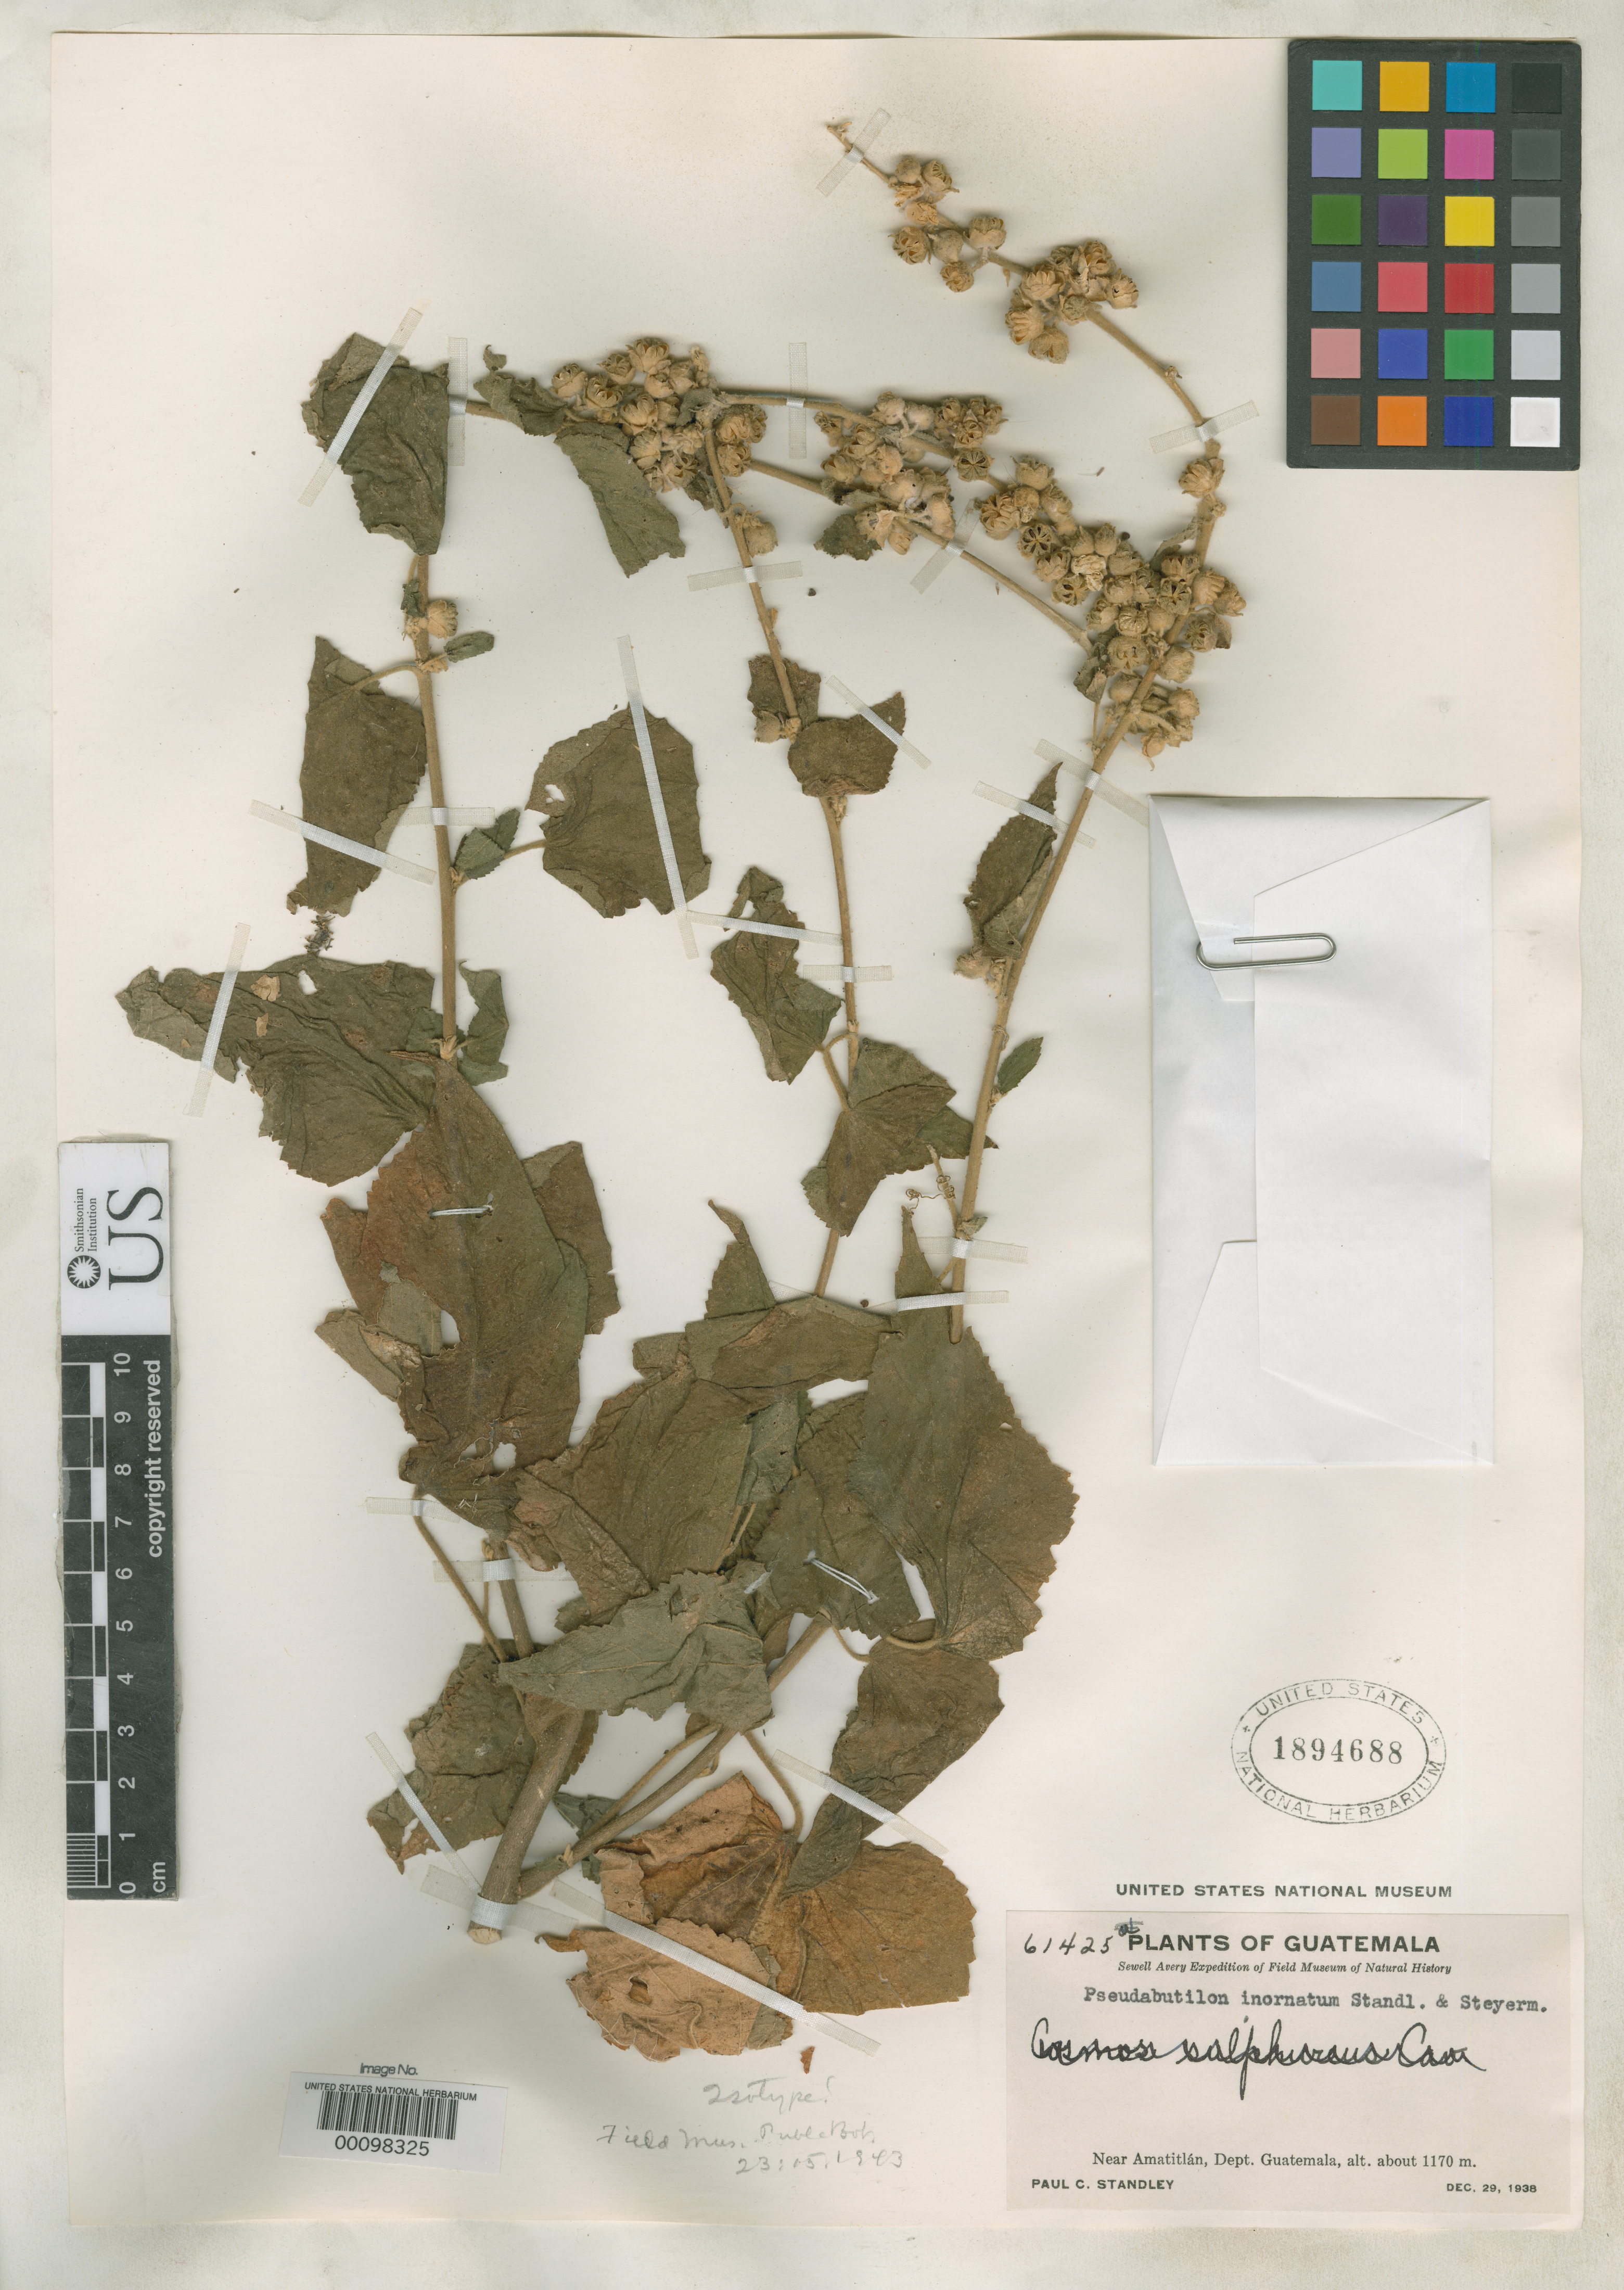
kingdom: Plantae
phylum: Tracheophyta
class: Magnoliopsida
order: Malvales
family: Malvaceae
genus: Pseudabutilon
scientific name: Pseudabutilon inornatum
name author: Standl. & Steyerm.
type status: Isotype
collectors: P. C. Standley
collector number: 61425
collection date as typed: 29 Dec 1938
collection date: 1938-12-29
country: Guatemala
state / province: Guatemala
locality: Near Amatitlán.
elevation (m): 1700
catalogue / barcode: US 1894688